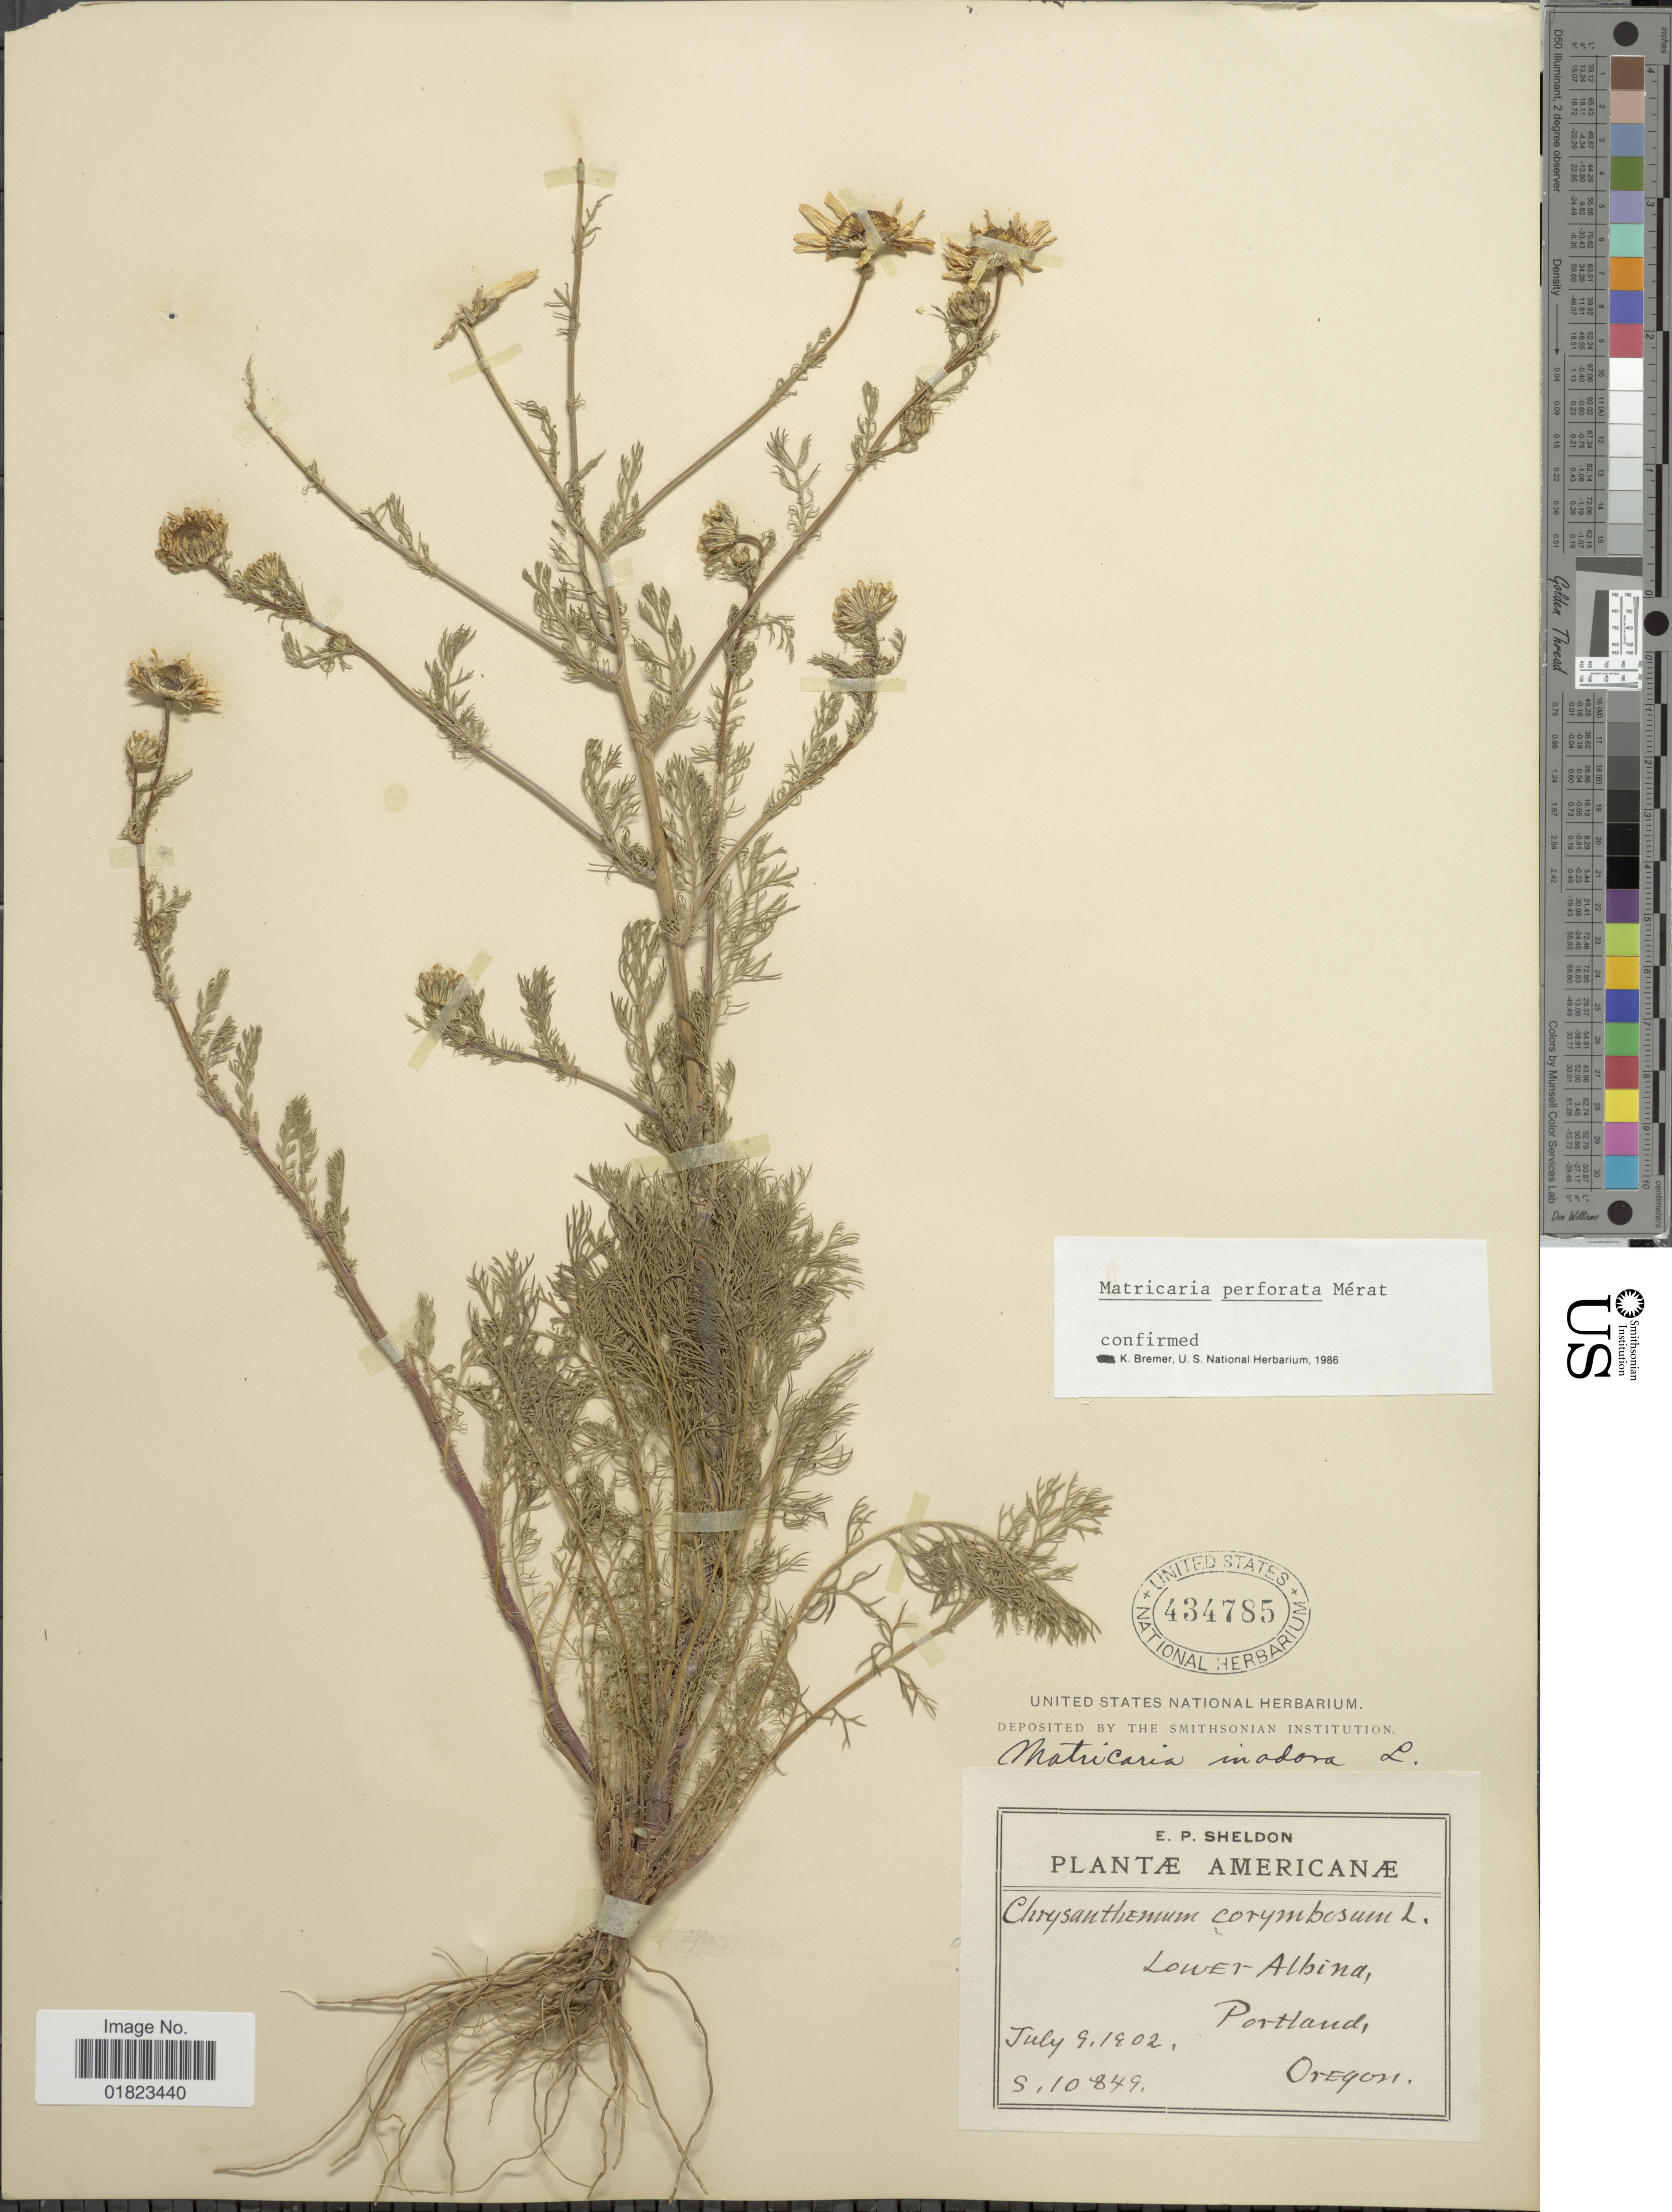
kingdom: Plantae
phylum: Tracheophyta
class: Magnoliopsida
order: Asterales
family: Asteraceae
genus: Tripleurospermum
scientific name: Tripleurospermum perforatum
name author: (Mérat) Laínz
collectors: E. P. Sheldon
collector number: S10849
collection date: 1902-07-09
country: United States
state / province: Oregon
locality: Lower-Albina. Portland, Oregon.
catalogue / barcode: US 434785